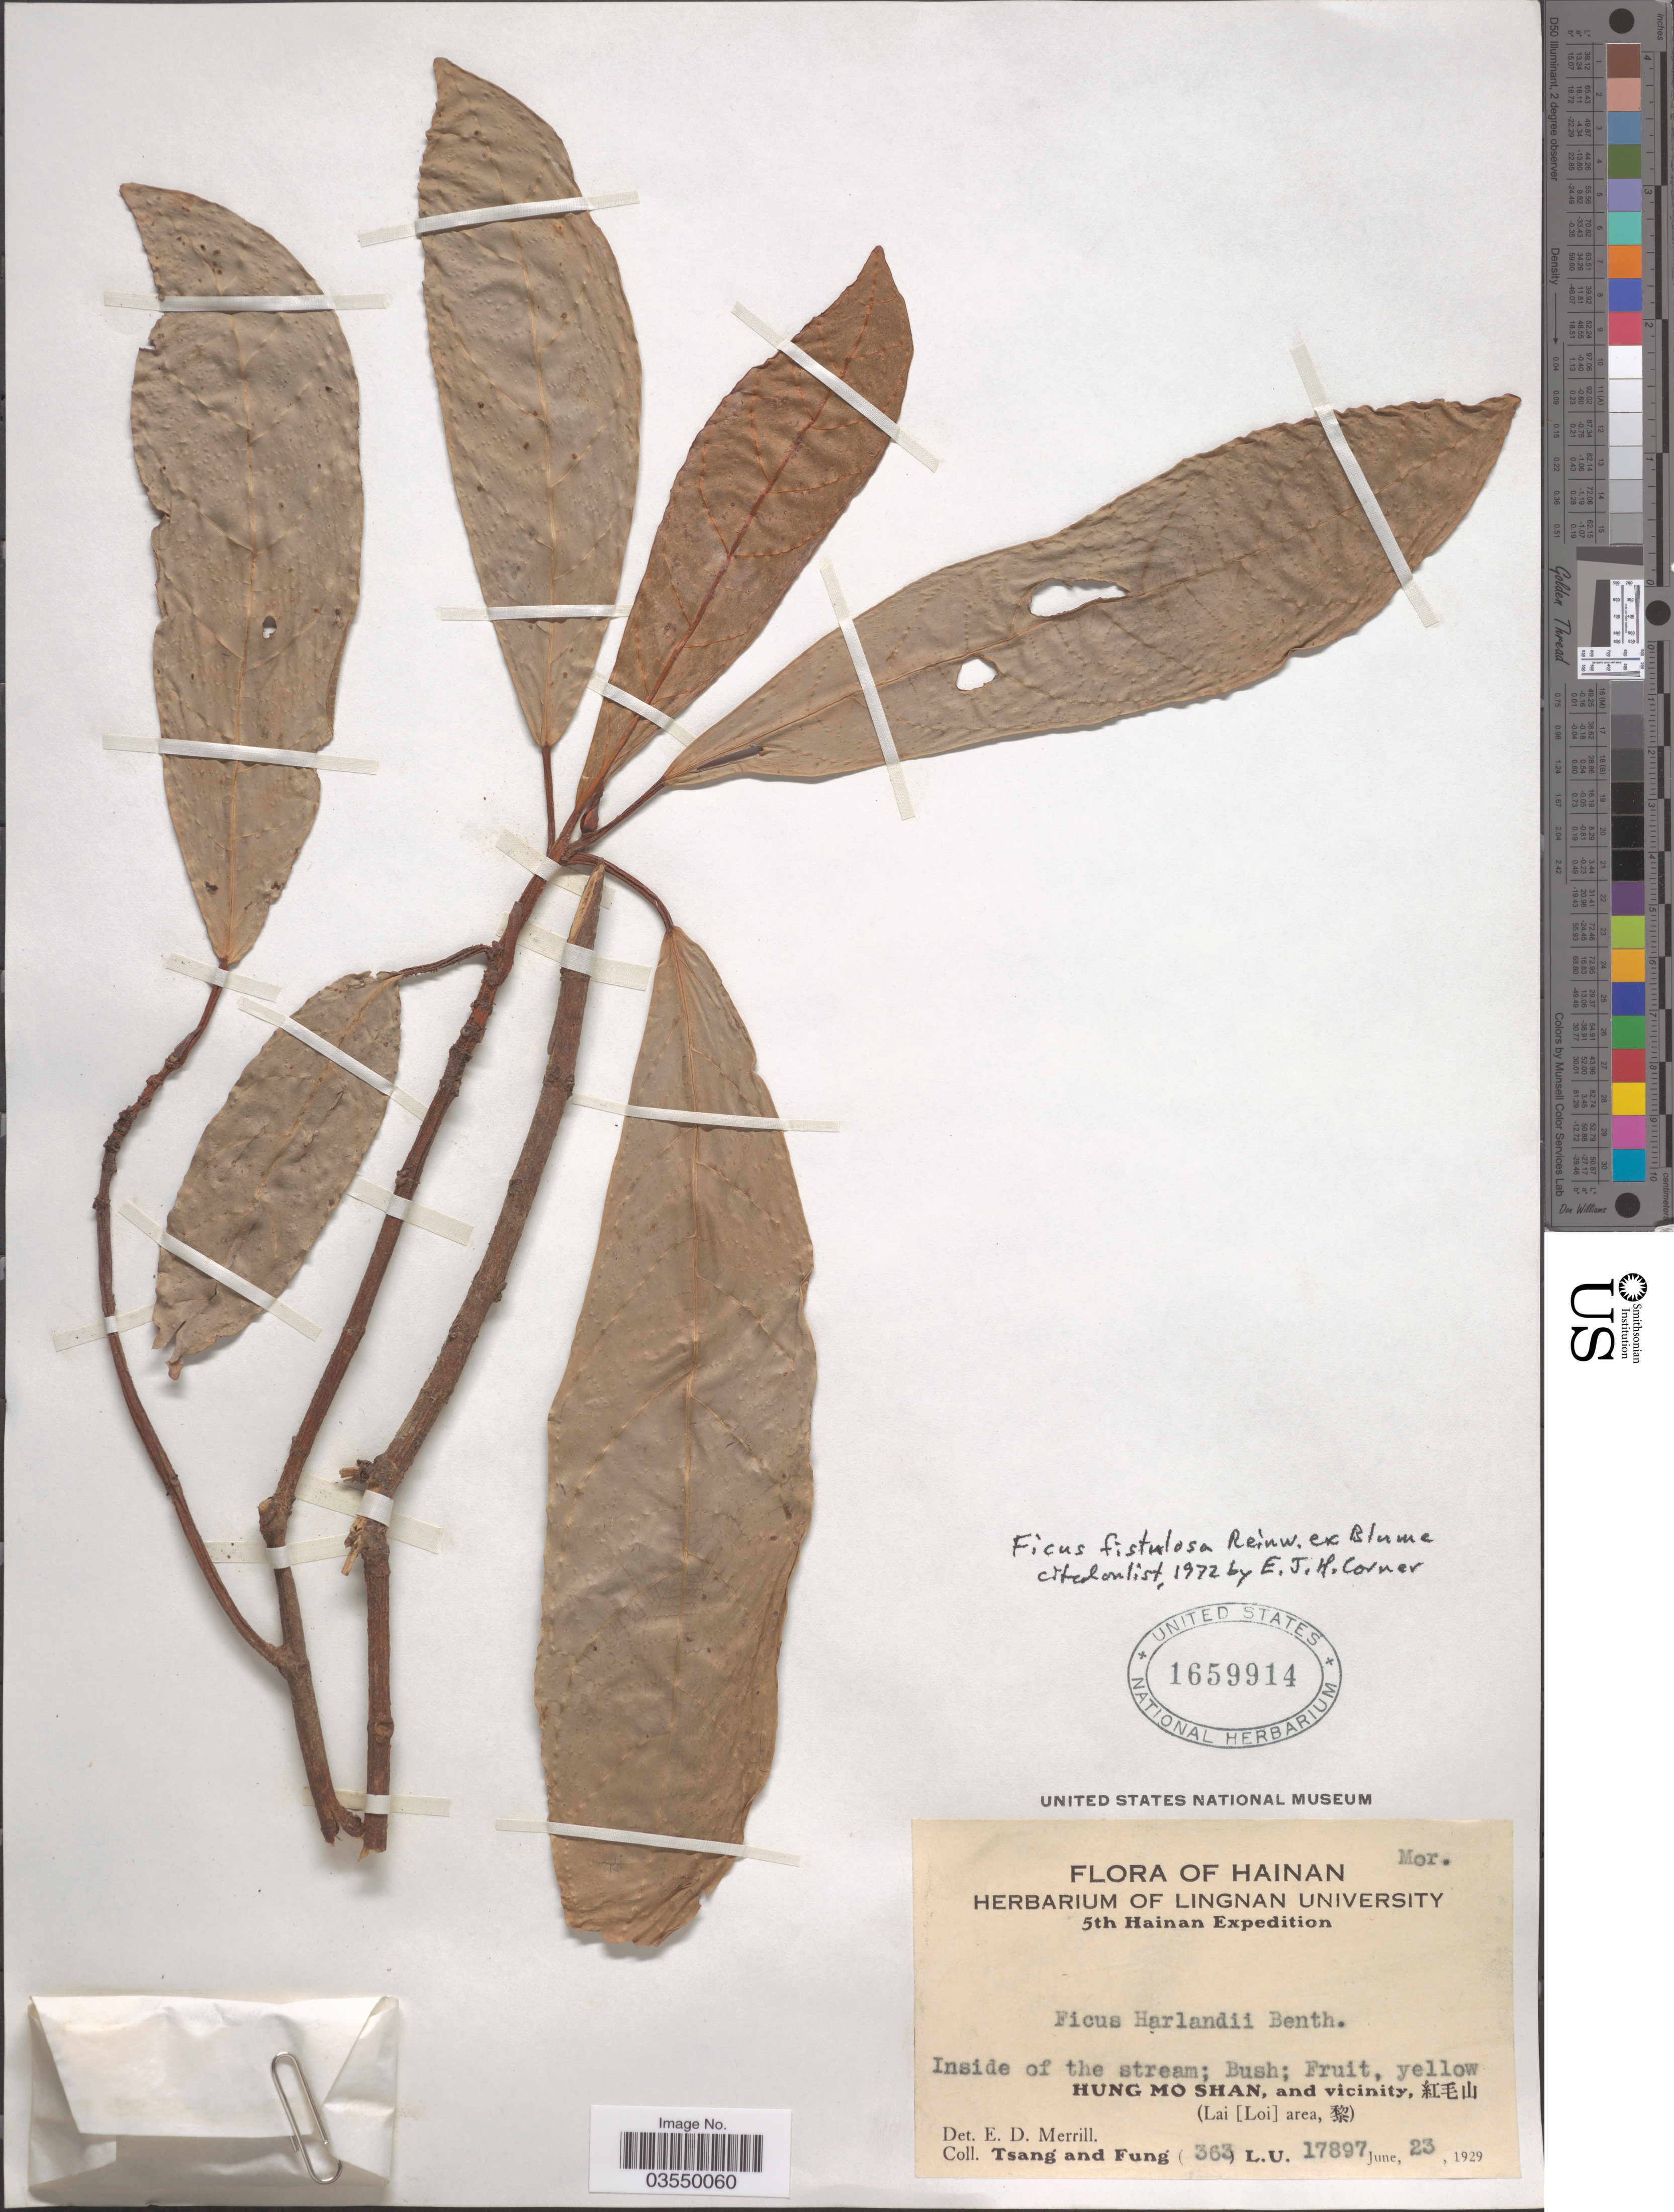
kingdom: Plantae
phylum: Tracheophyta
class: Magnoliopsida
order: Rosales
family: Moraceae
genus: Ficus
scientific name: Ficus fistulosa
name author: Reinw. ex Blume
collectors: -. T'sang & Fung, --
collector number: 363L.U.17897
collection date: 1929-06-23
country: China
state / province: Hainan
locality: Inside of the stream. Hung Mo Shan, and vicinity, X (Lai [Loi] area, X).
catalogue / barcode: US 1659914